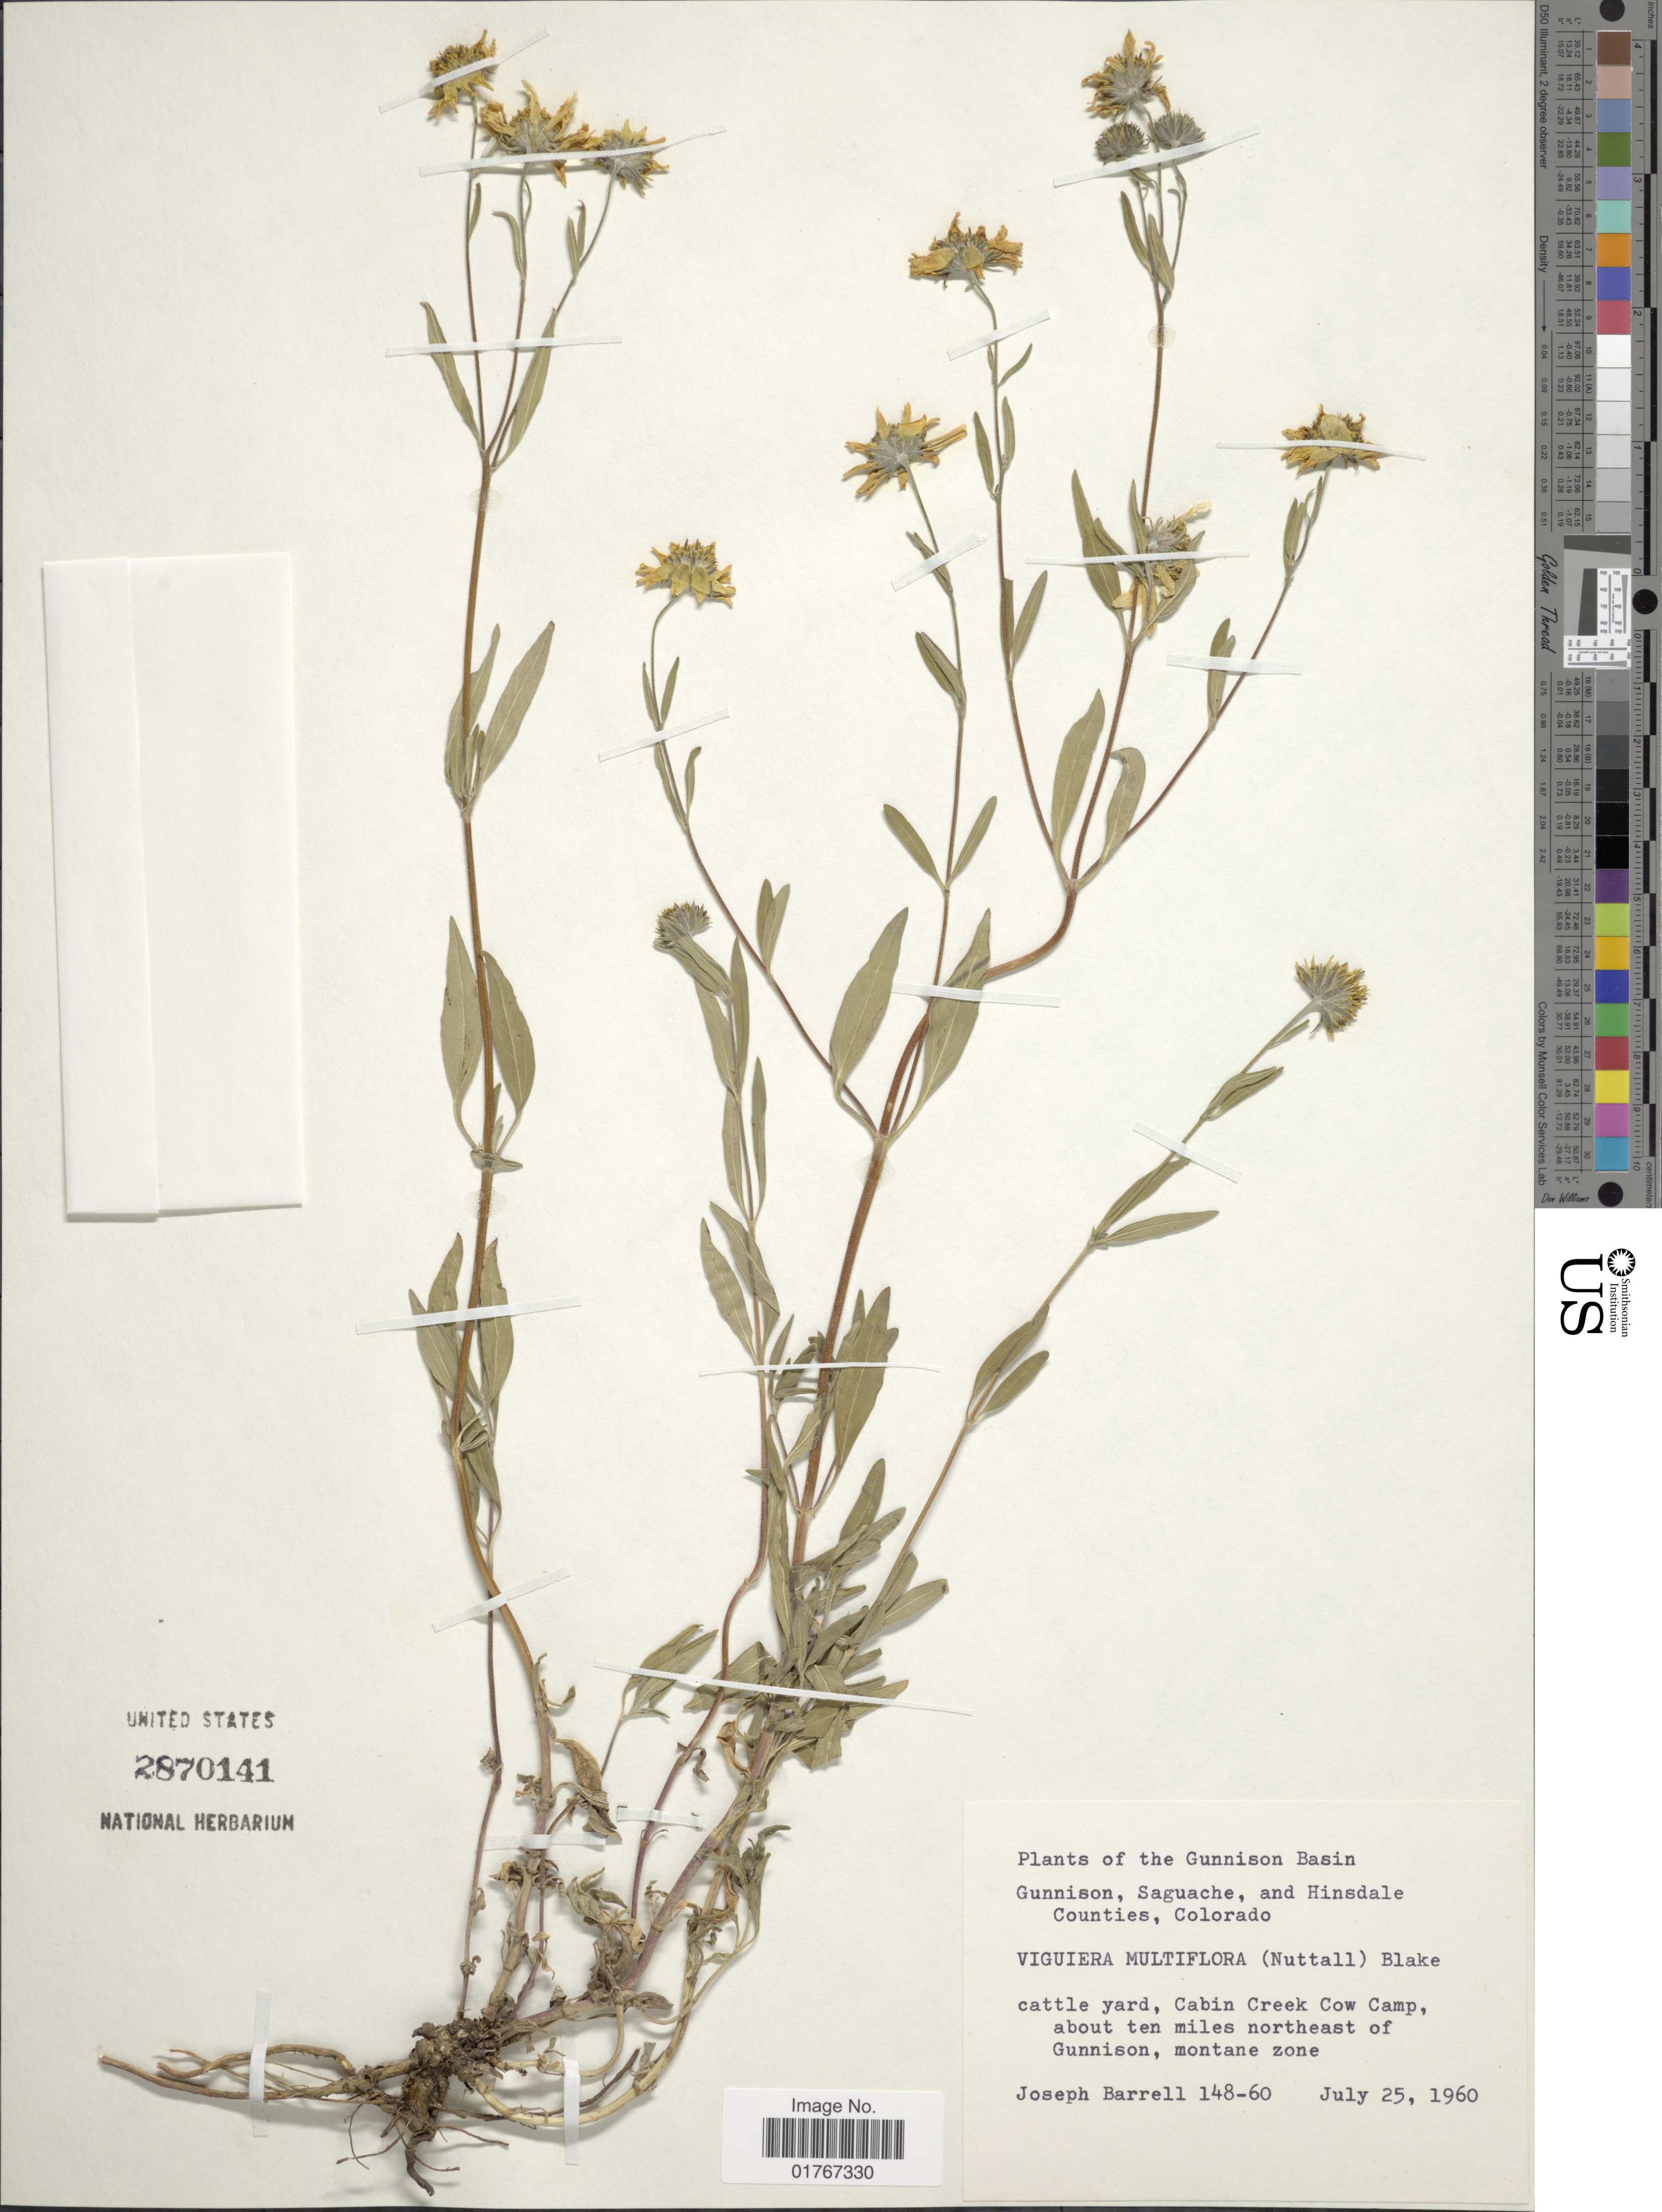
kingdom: Plantae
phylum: Tracheophyta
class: Magnoliopsida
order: Asterales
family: Asteraceae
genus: Heliomeris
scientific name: Heliomeris multiflora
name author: Nutt.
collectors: J. Barrell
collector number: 148-60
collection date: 1960-07-25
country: United States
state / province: Colorado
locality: The Gunnison Basin, cattle yard, Cabin Creek Cow Camp, about ten miles northeast of Gunnison, montane zone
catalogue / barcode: US 2870141